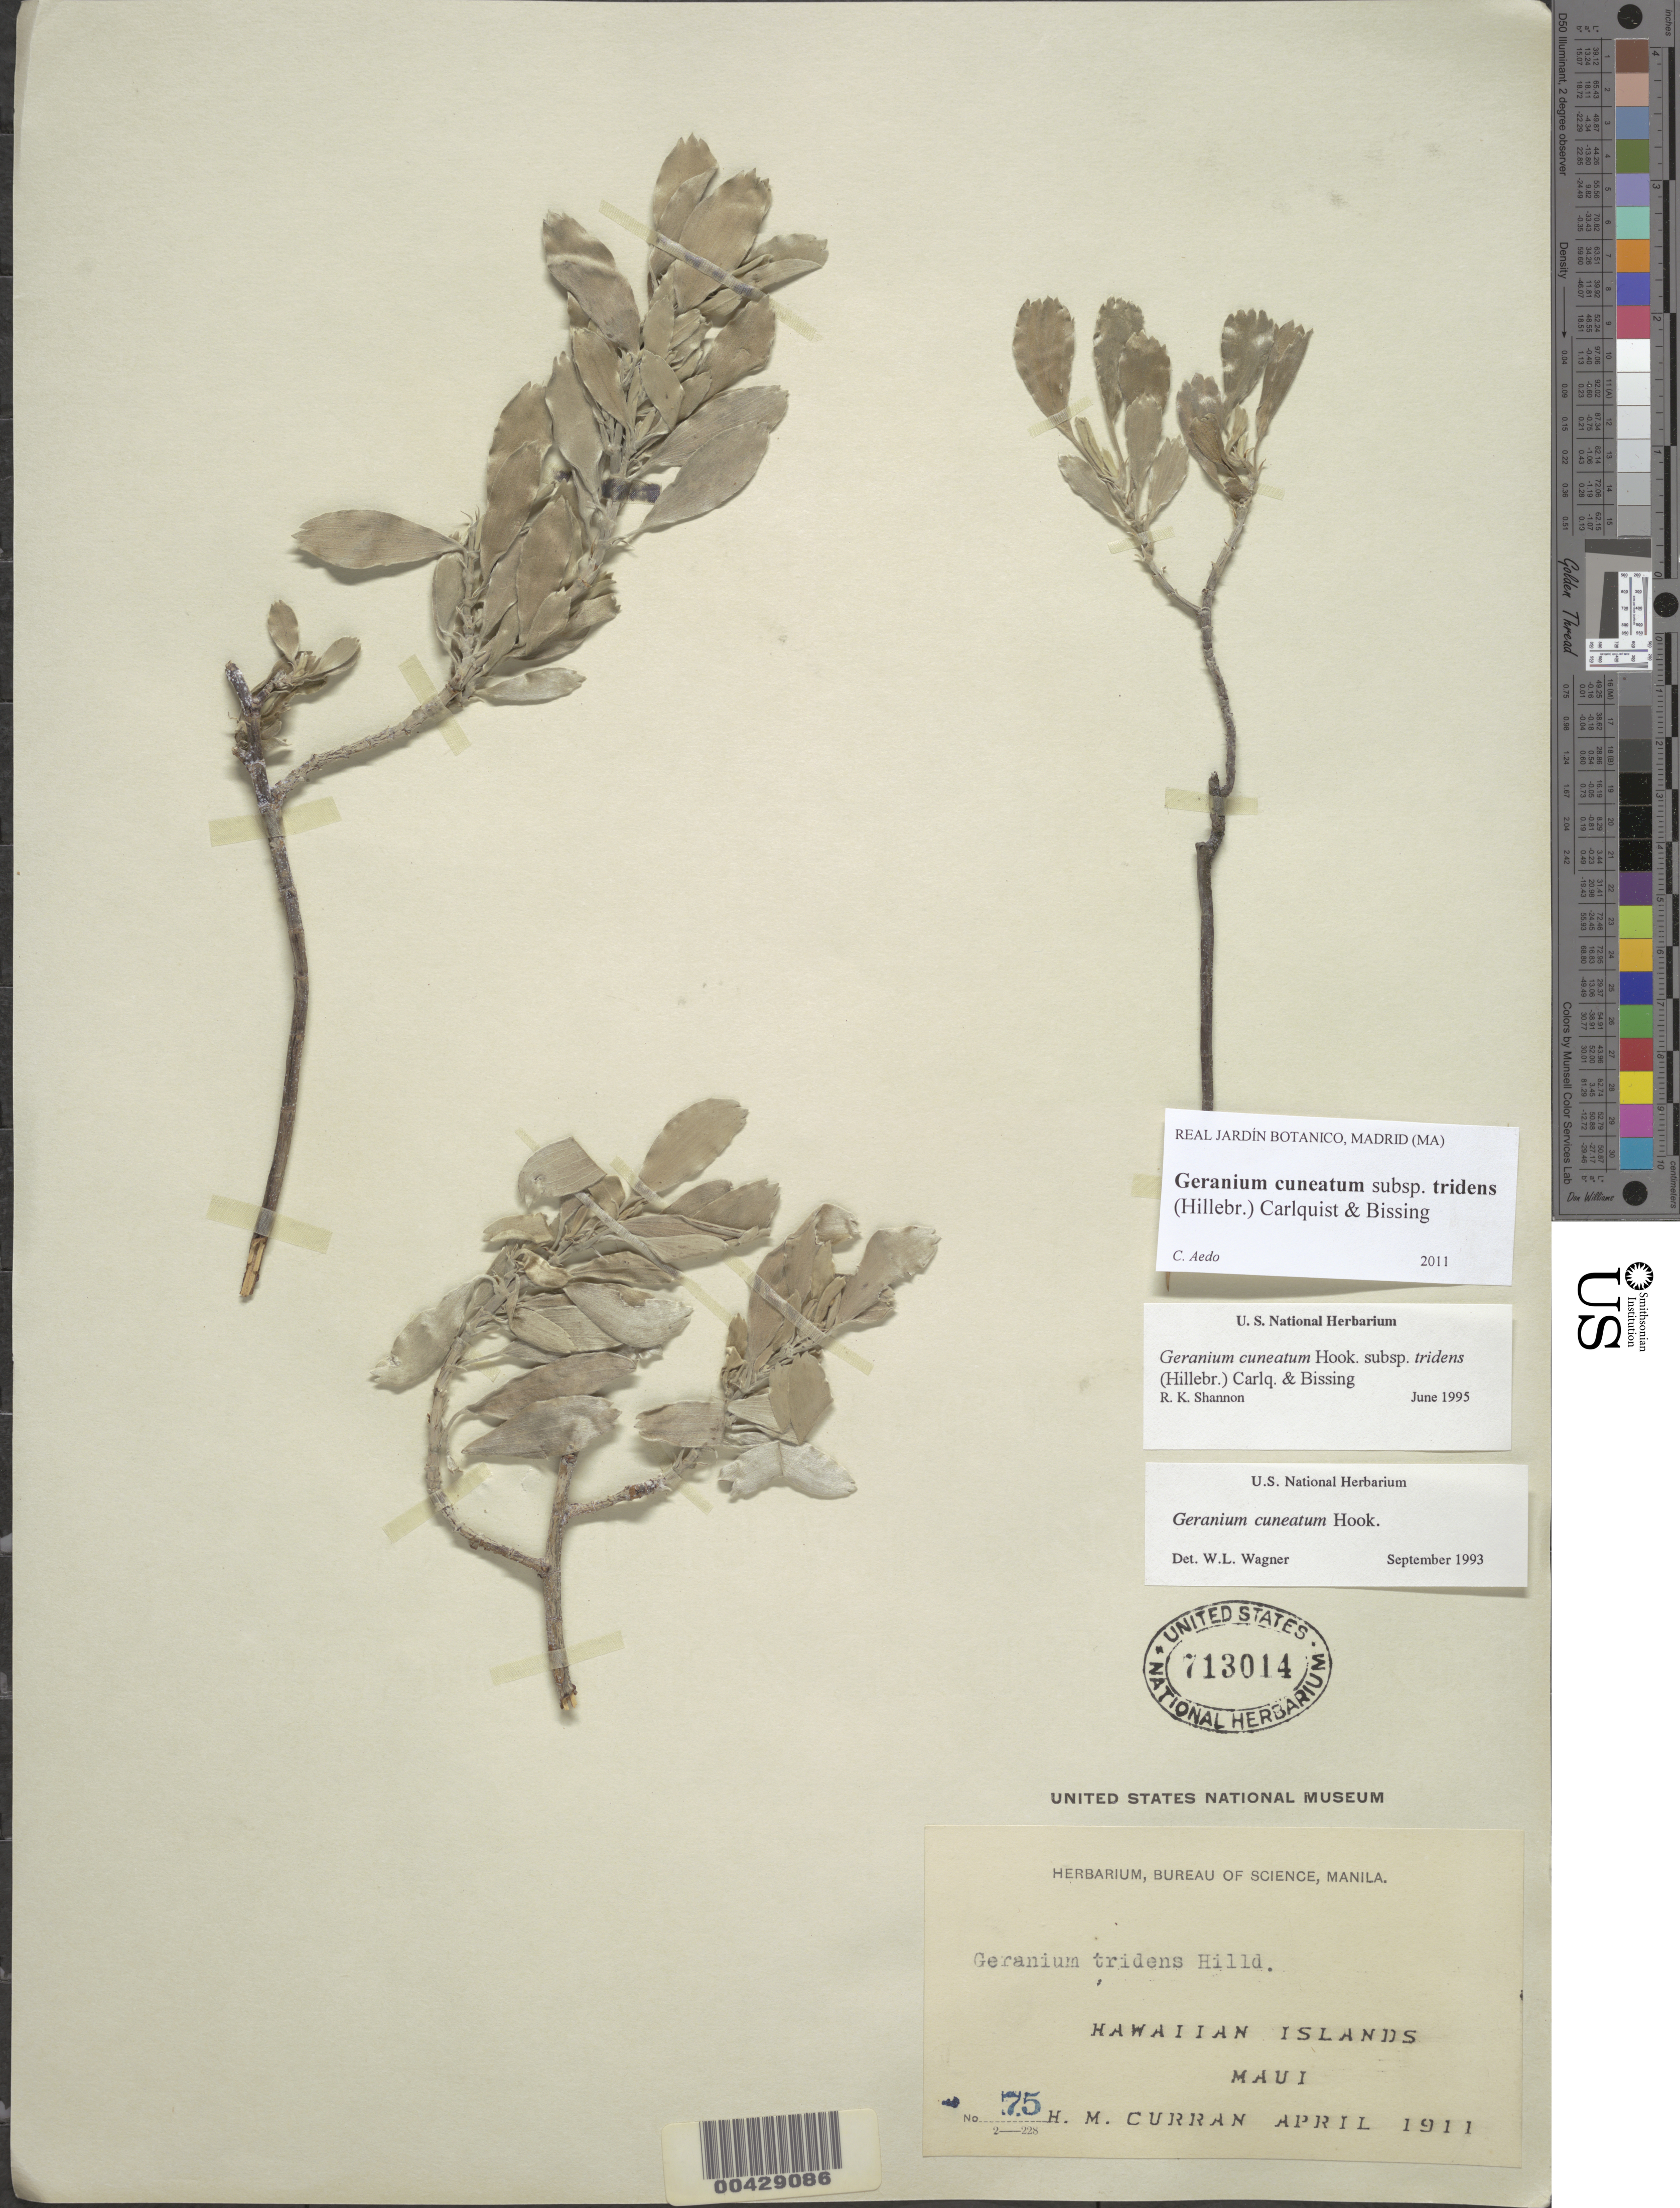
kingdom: Plantae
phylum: Tracheophyta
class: Magnoliopsida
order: Geraniales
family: Geraniaceae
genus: Geranium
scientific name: Geranium cuneatum subsp. tridens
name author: (Hillebr.) Carlquist & Bissing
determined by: Aedo, C.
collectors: H. M. Curran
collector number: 75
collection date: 1911-04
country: United States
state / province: Hawaii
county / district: Maui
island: Maui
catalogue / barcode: US 713014